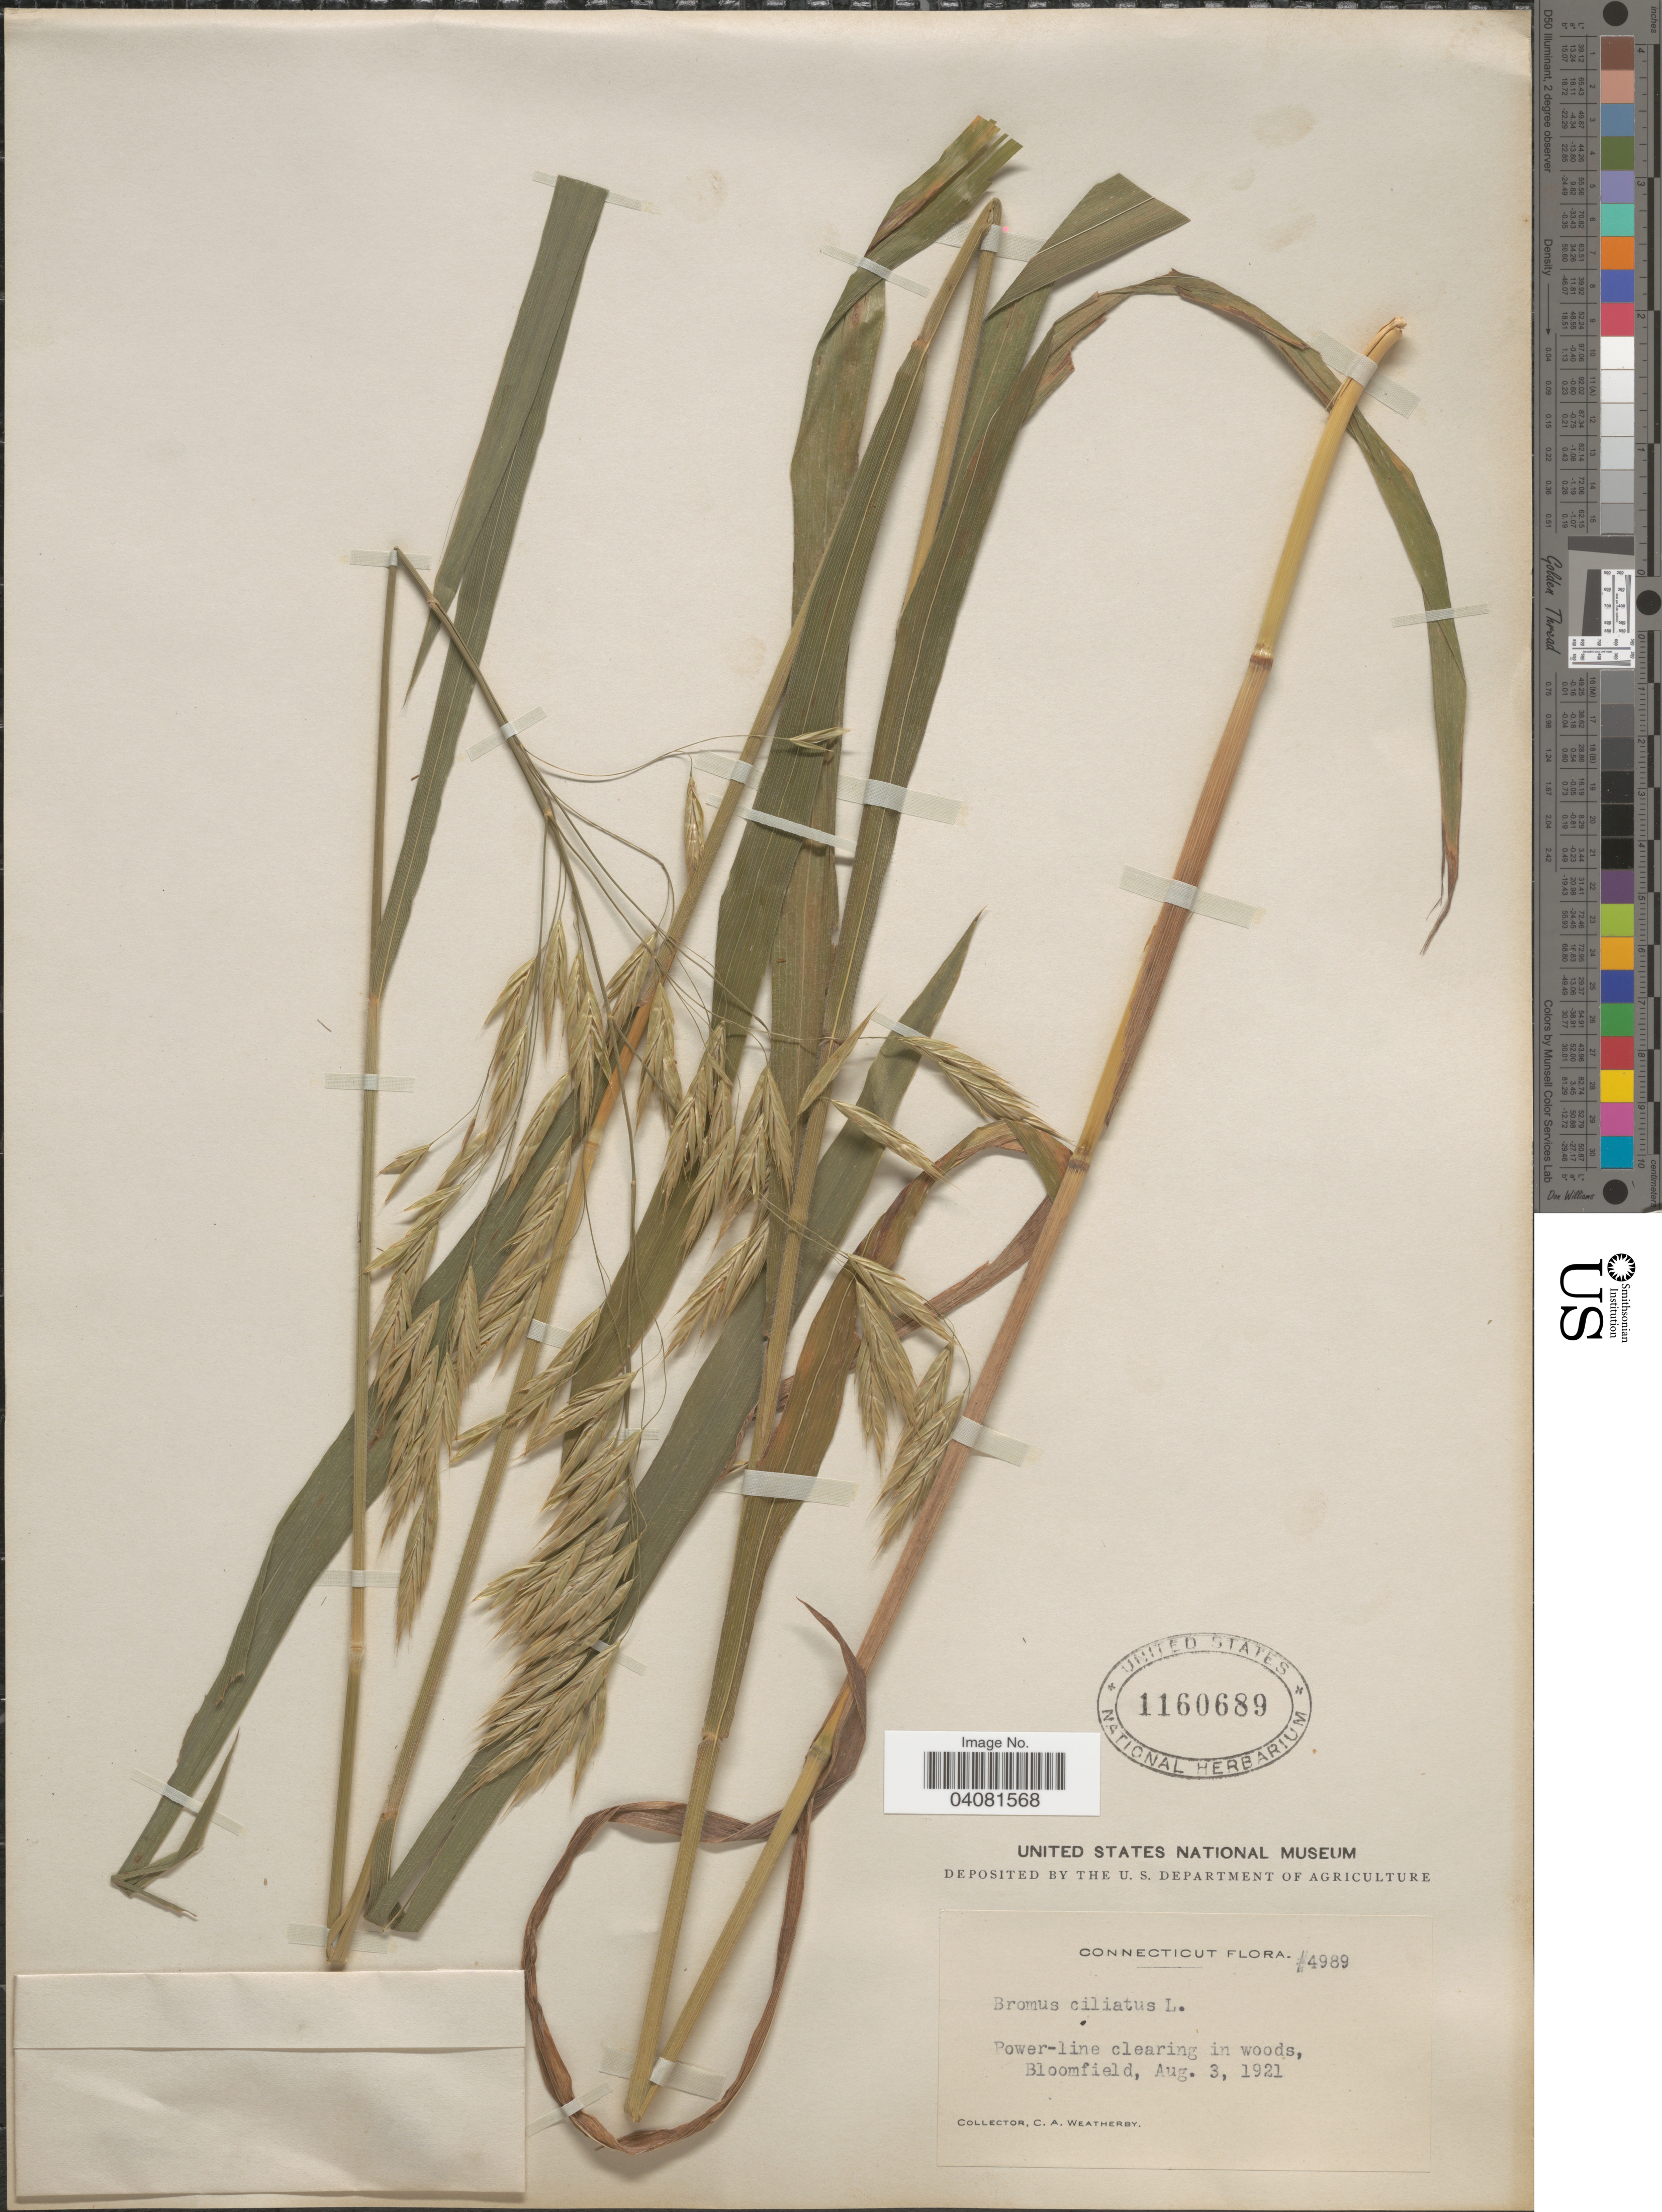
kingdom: Plantae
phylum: Tracheophyta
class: Liliopsida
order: Poales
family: Poaceae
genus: Bromus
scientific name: Bromus ciliatus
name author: L.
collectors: C. A. Weatherby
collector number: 4989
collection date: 1921-08-03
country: United States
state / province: Connecticut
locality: Bloomfield.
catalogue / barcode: US 1160689